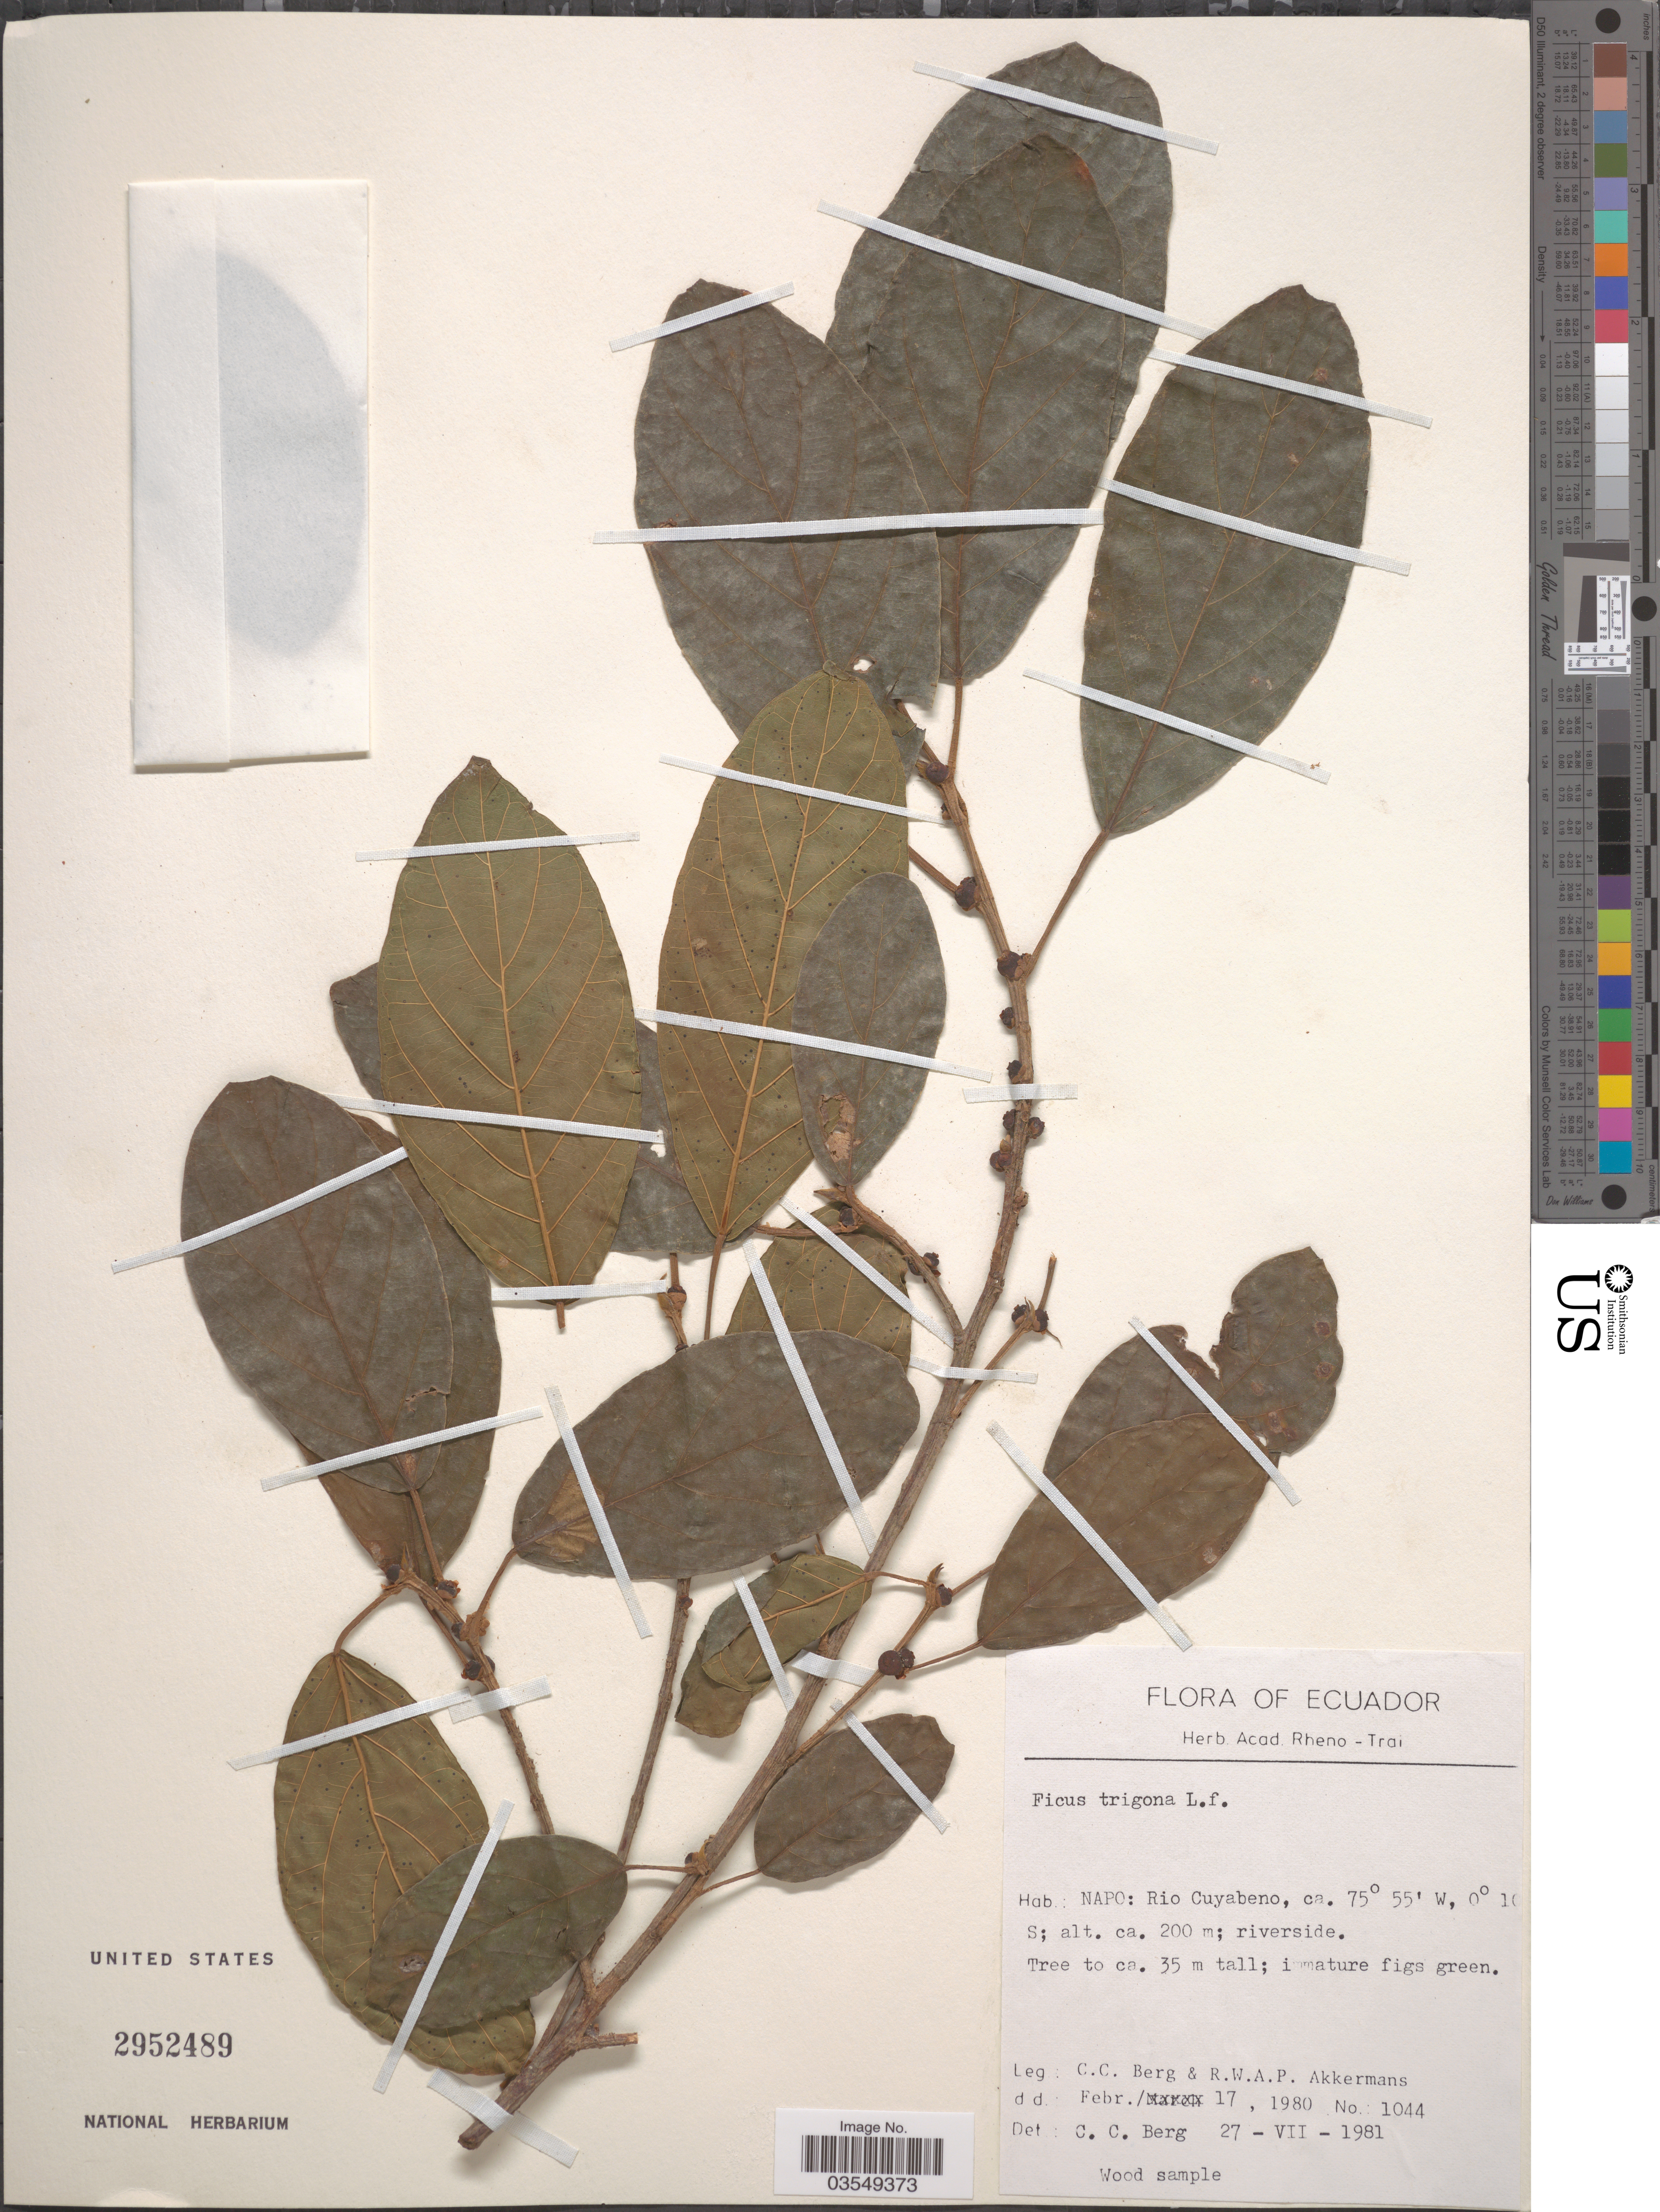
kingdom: Plantae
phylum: Tracheophyta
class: Magnoliopsida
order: Rosales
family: Moraceae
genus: Ficus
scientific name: Ficus trigona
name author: L. f.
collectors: C. C. Berg & R. W. A. P. Akkermans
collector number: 1044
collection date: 1980-02-17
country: Ecuador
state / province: Napo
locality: Rio Cuyabeno. Riverside.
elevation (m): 200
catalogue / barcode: US 2952489